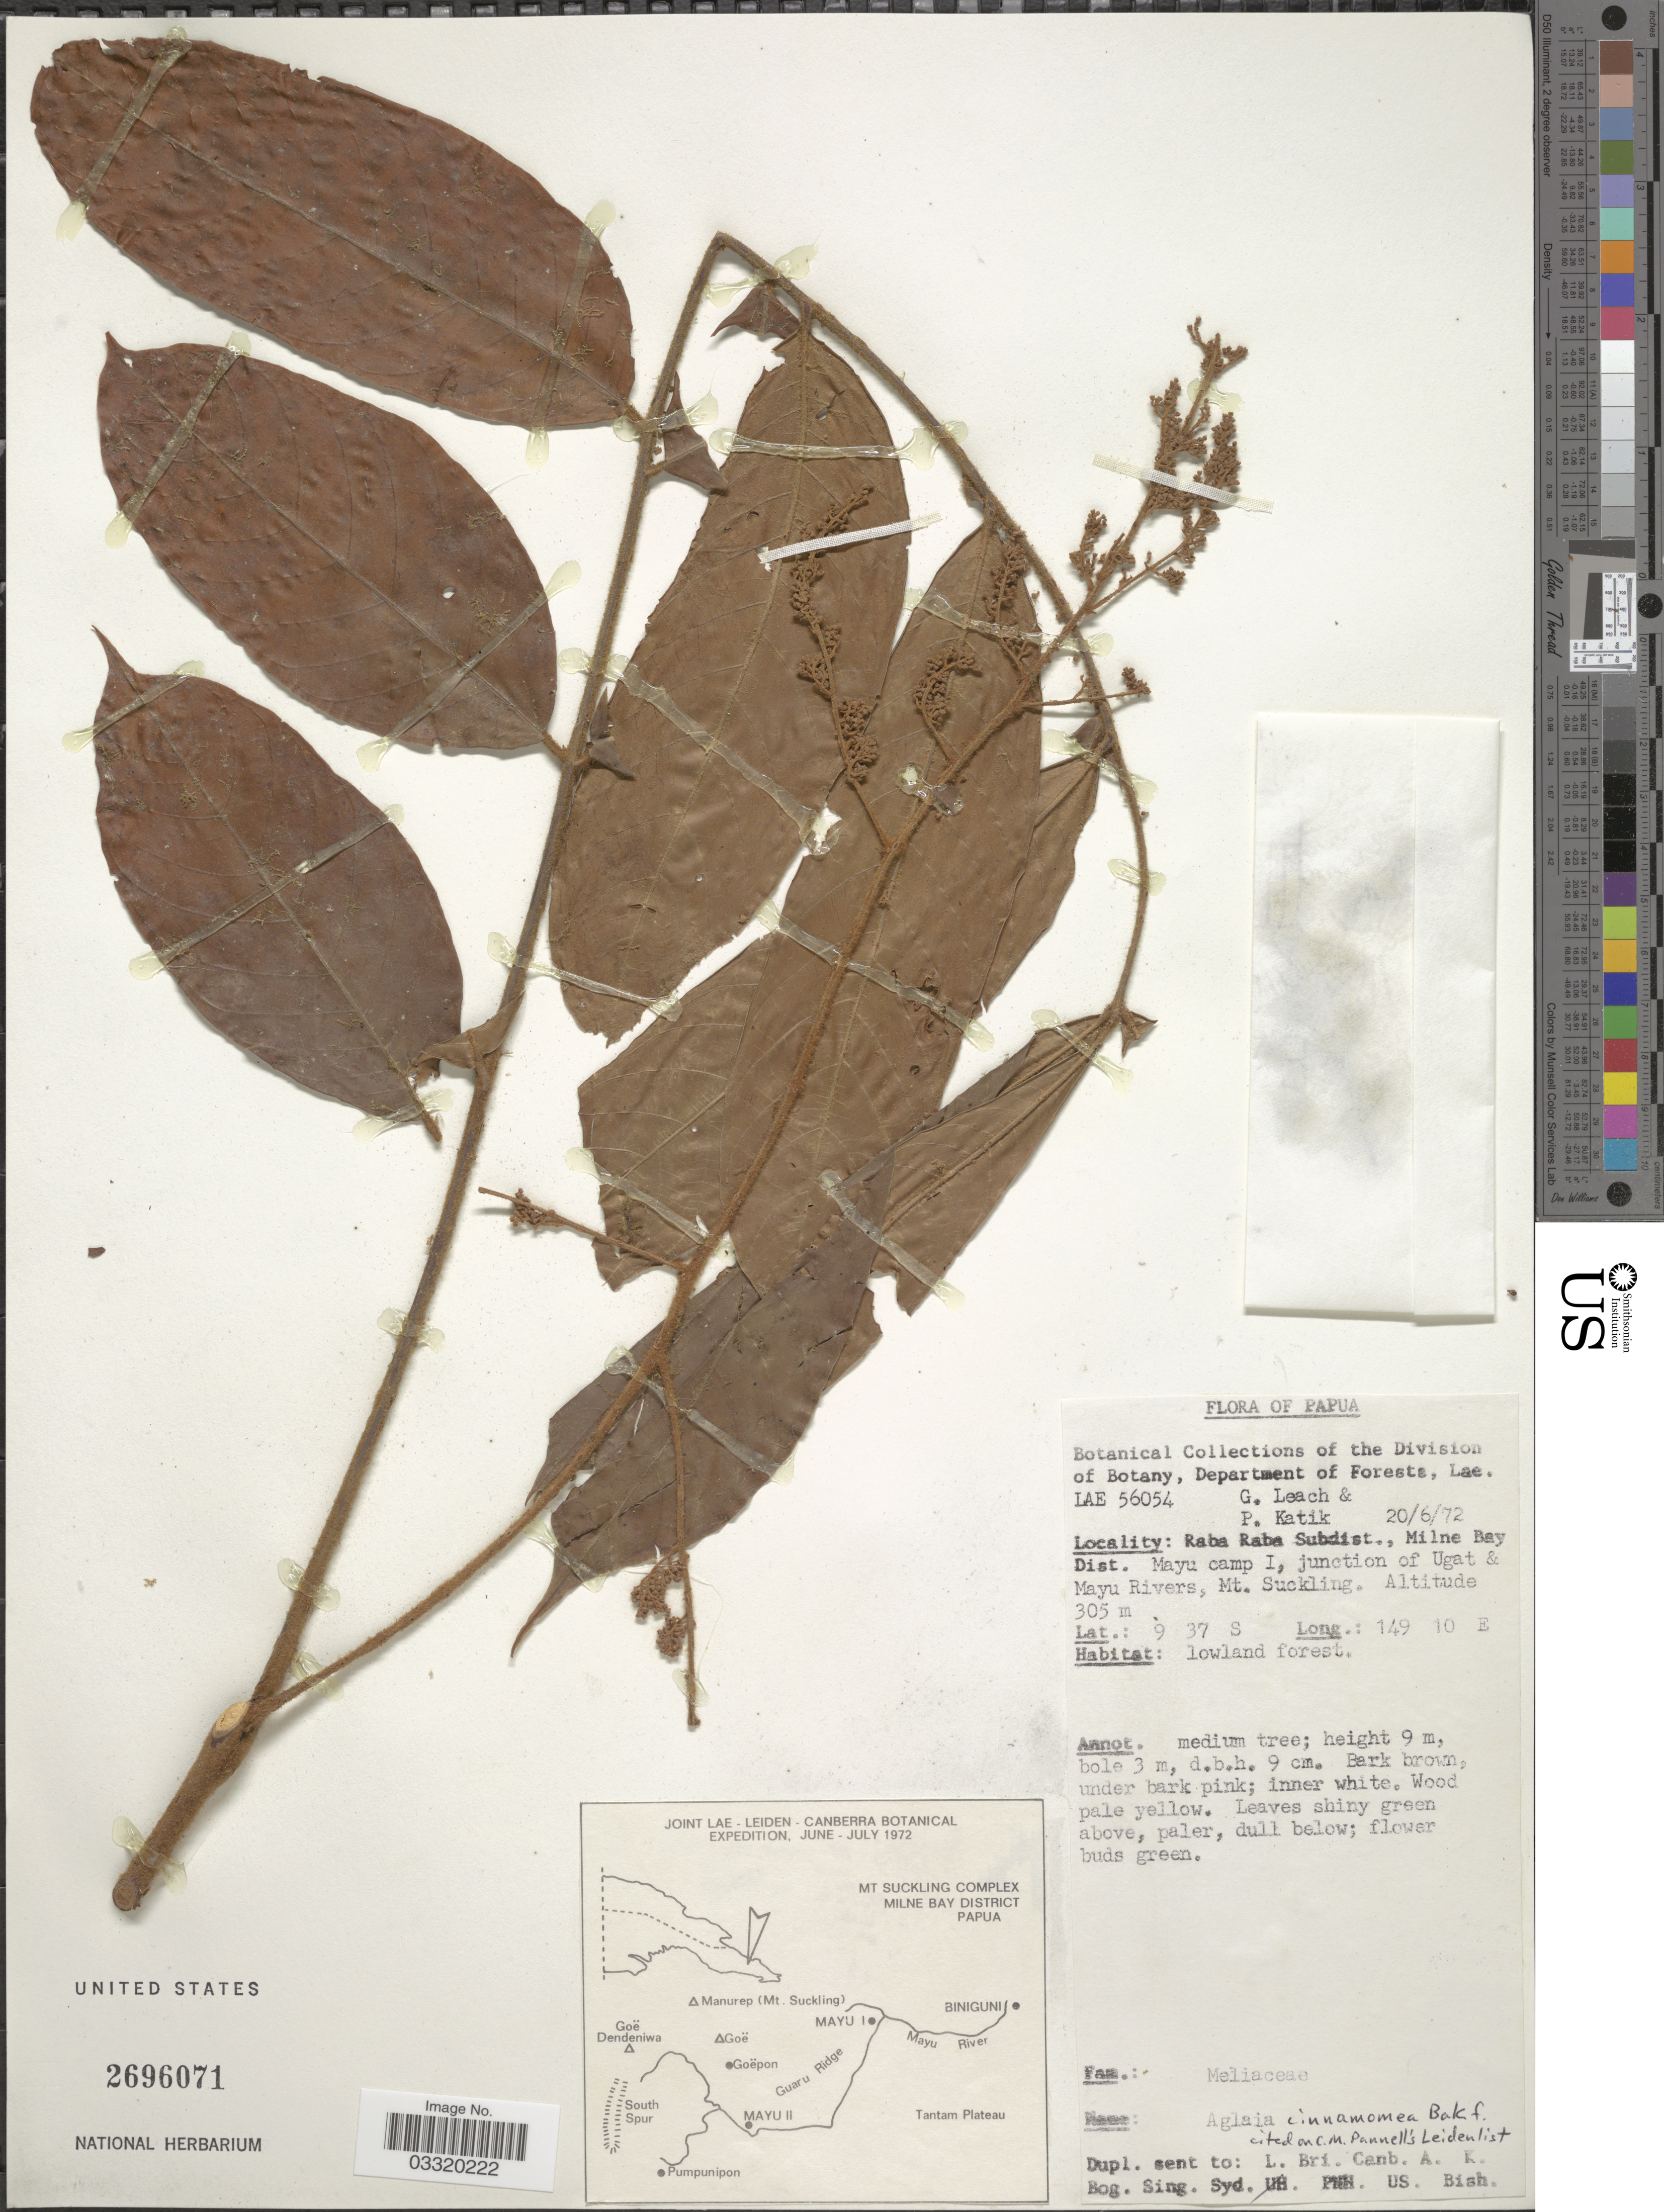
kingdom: Plantae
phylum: Tracheophyta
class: Magnoliopsida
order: Sapindales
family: Meliaceae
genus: Aglaia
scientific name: Aglaia cinnamomea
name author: Baker f.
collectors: G. Leach & P. Katik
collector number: LAE 56054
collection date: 1972-06-20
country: Papua New Guinea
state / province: Milne Bay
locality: Papua. Raba Raba Subdist., Milne Bay Dist. Mayu camp I, junction of Ugat & Mayu Rivers, Mt. Suckling.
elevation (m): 305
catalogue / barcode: US 2696071